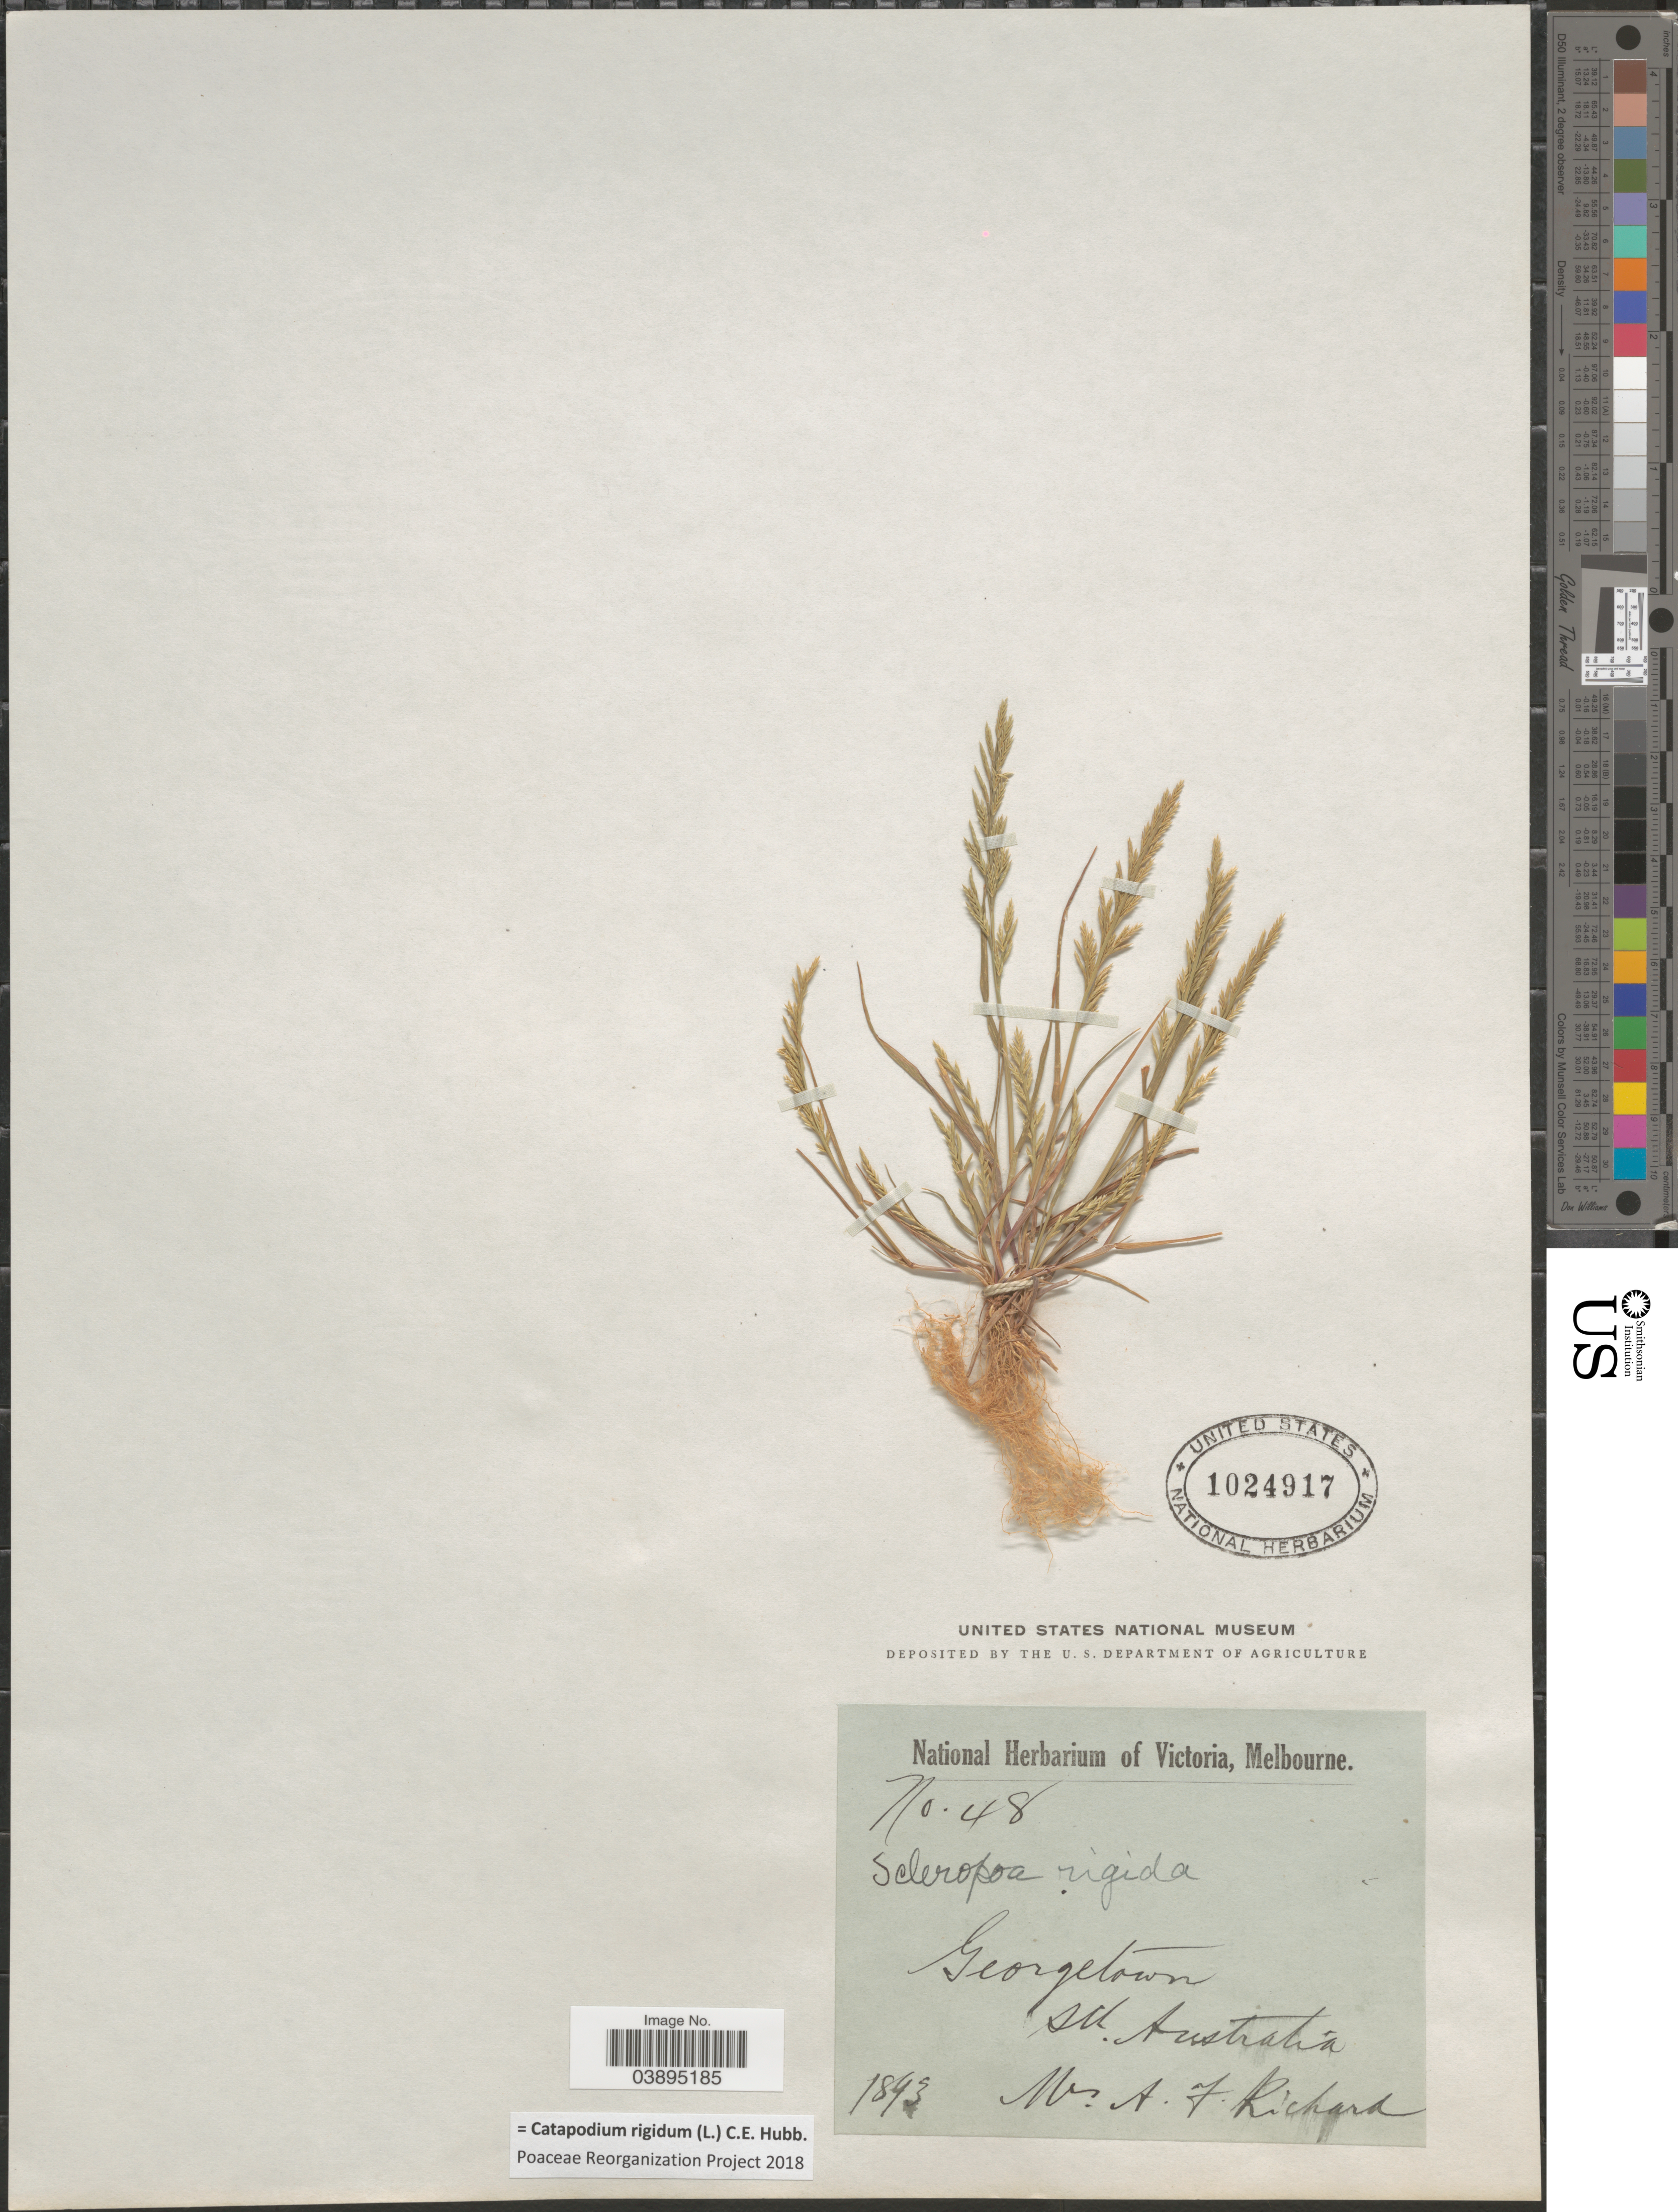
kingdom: Plantae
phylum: Tracheophyta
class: Liliopsida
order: Poales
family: Poaceae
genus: Catapodium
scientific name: Catapodium rigidum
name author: (L.) C.E. Hubb.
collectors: A. Richard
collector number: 48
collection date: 1893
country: Australia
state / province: South Australia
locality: Georgetown.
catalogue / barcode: US 1024917